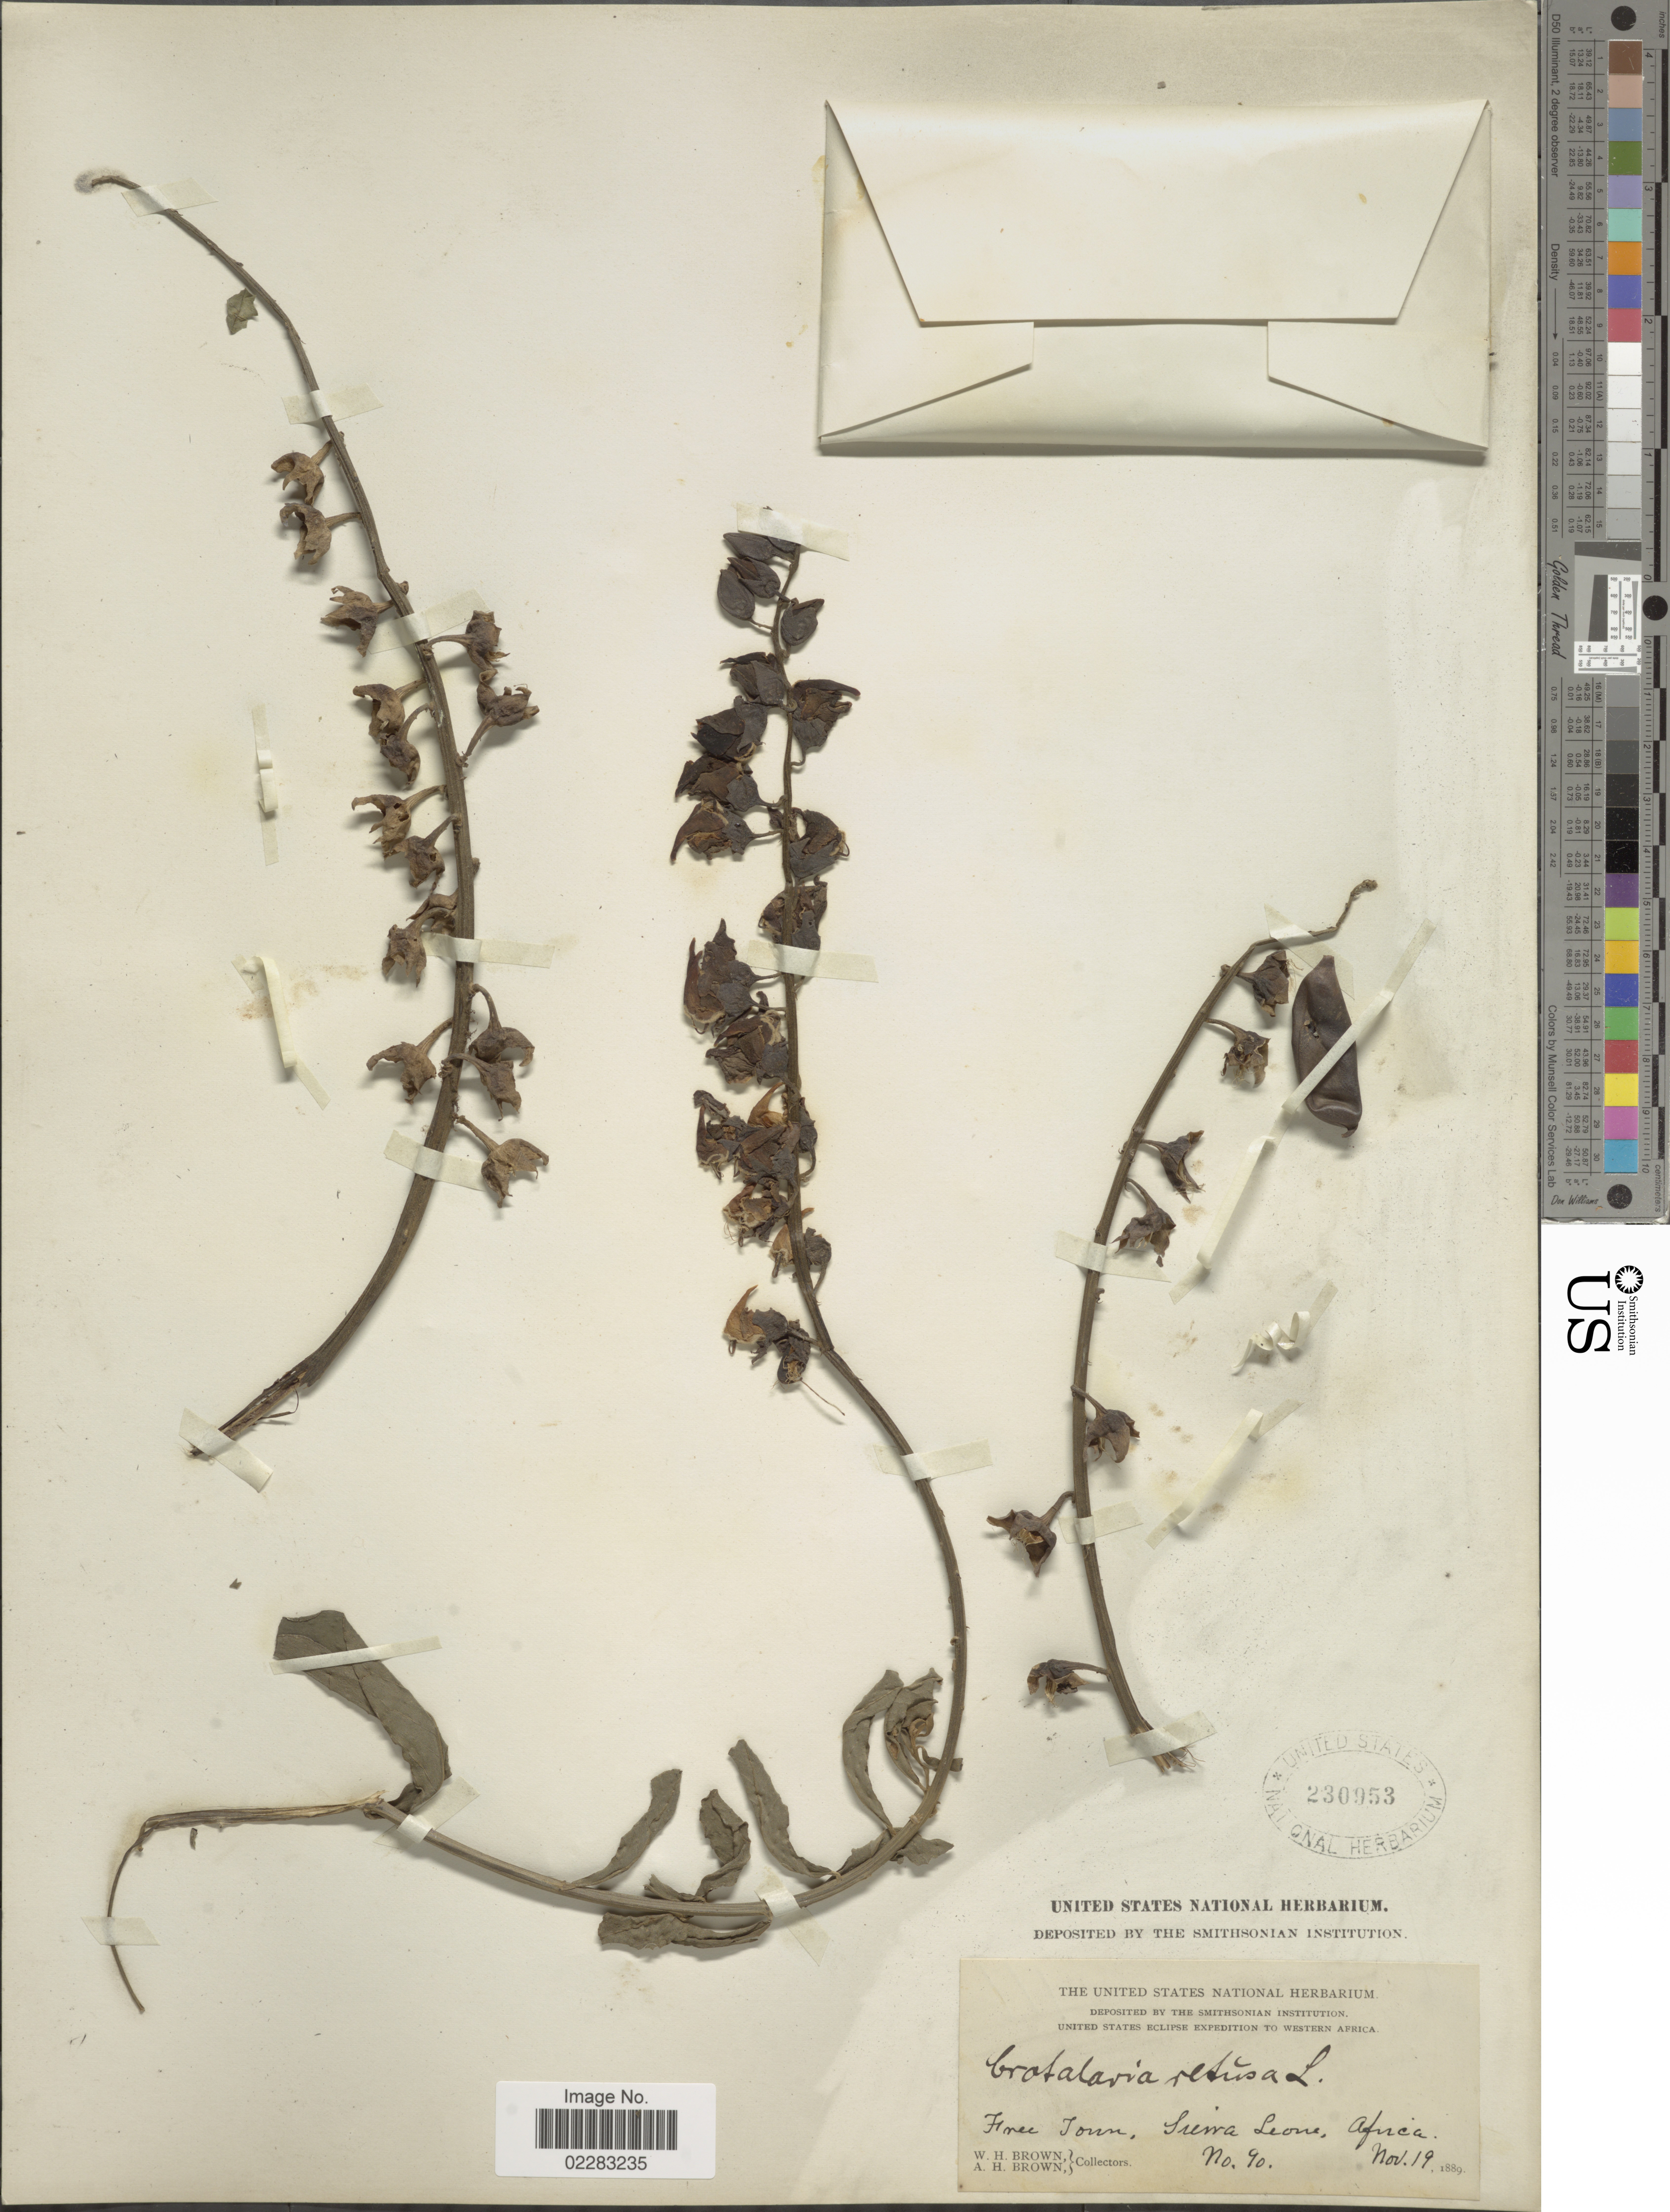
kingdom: Plantae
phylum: Tracheophyta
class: Magnoliopsida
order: Fabales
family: Fabaceae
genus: Crotalaria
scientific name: Crotalaria retusa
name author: L.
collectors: W. H. Brown & A. H. Brown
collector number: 90*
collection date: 1889-11-19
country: Sierra Leone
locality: Free Town.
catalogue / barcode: US 230953